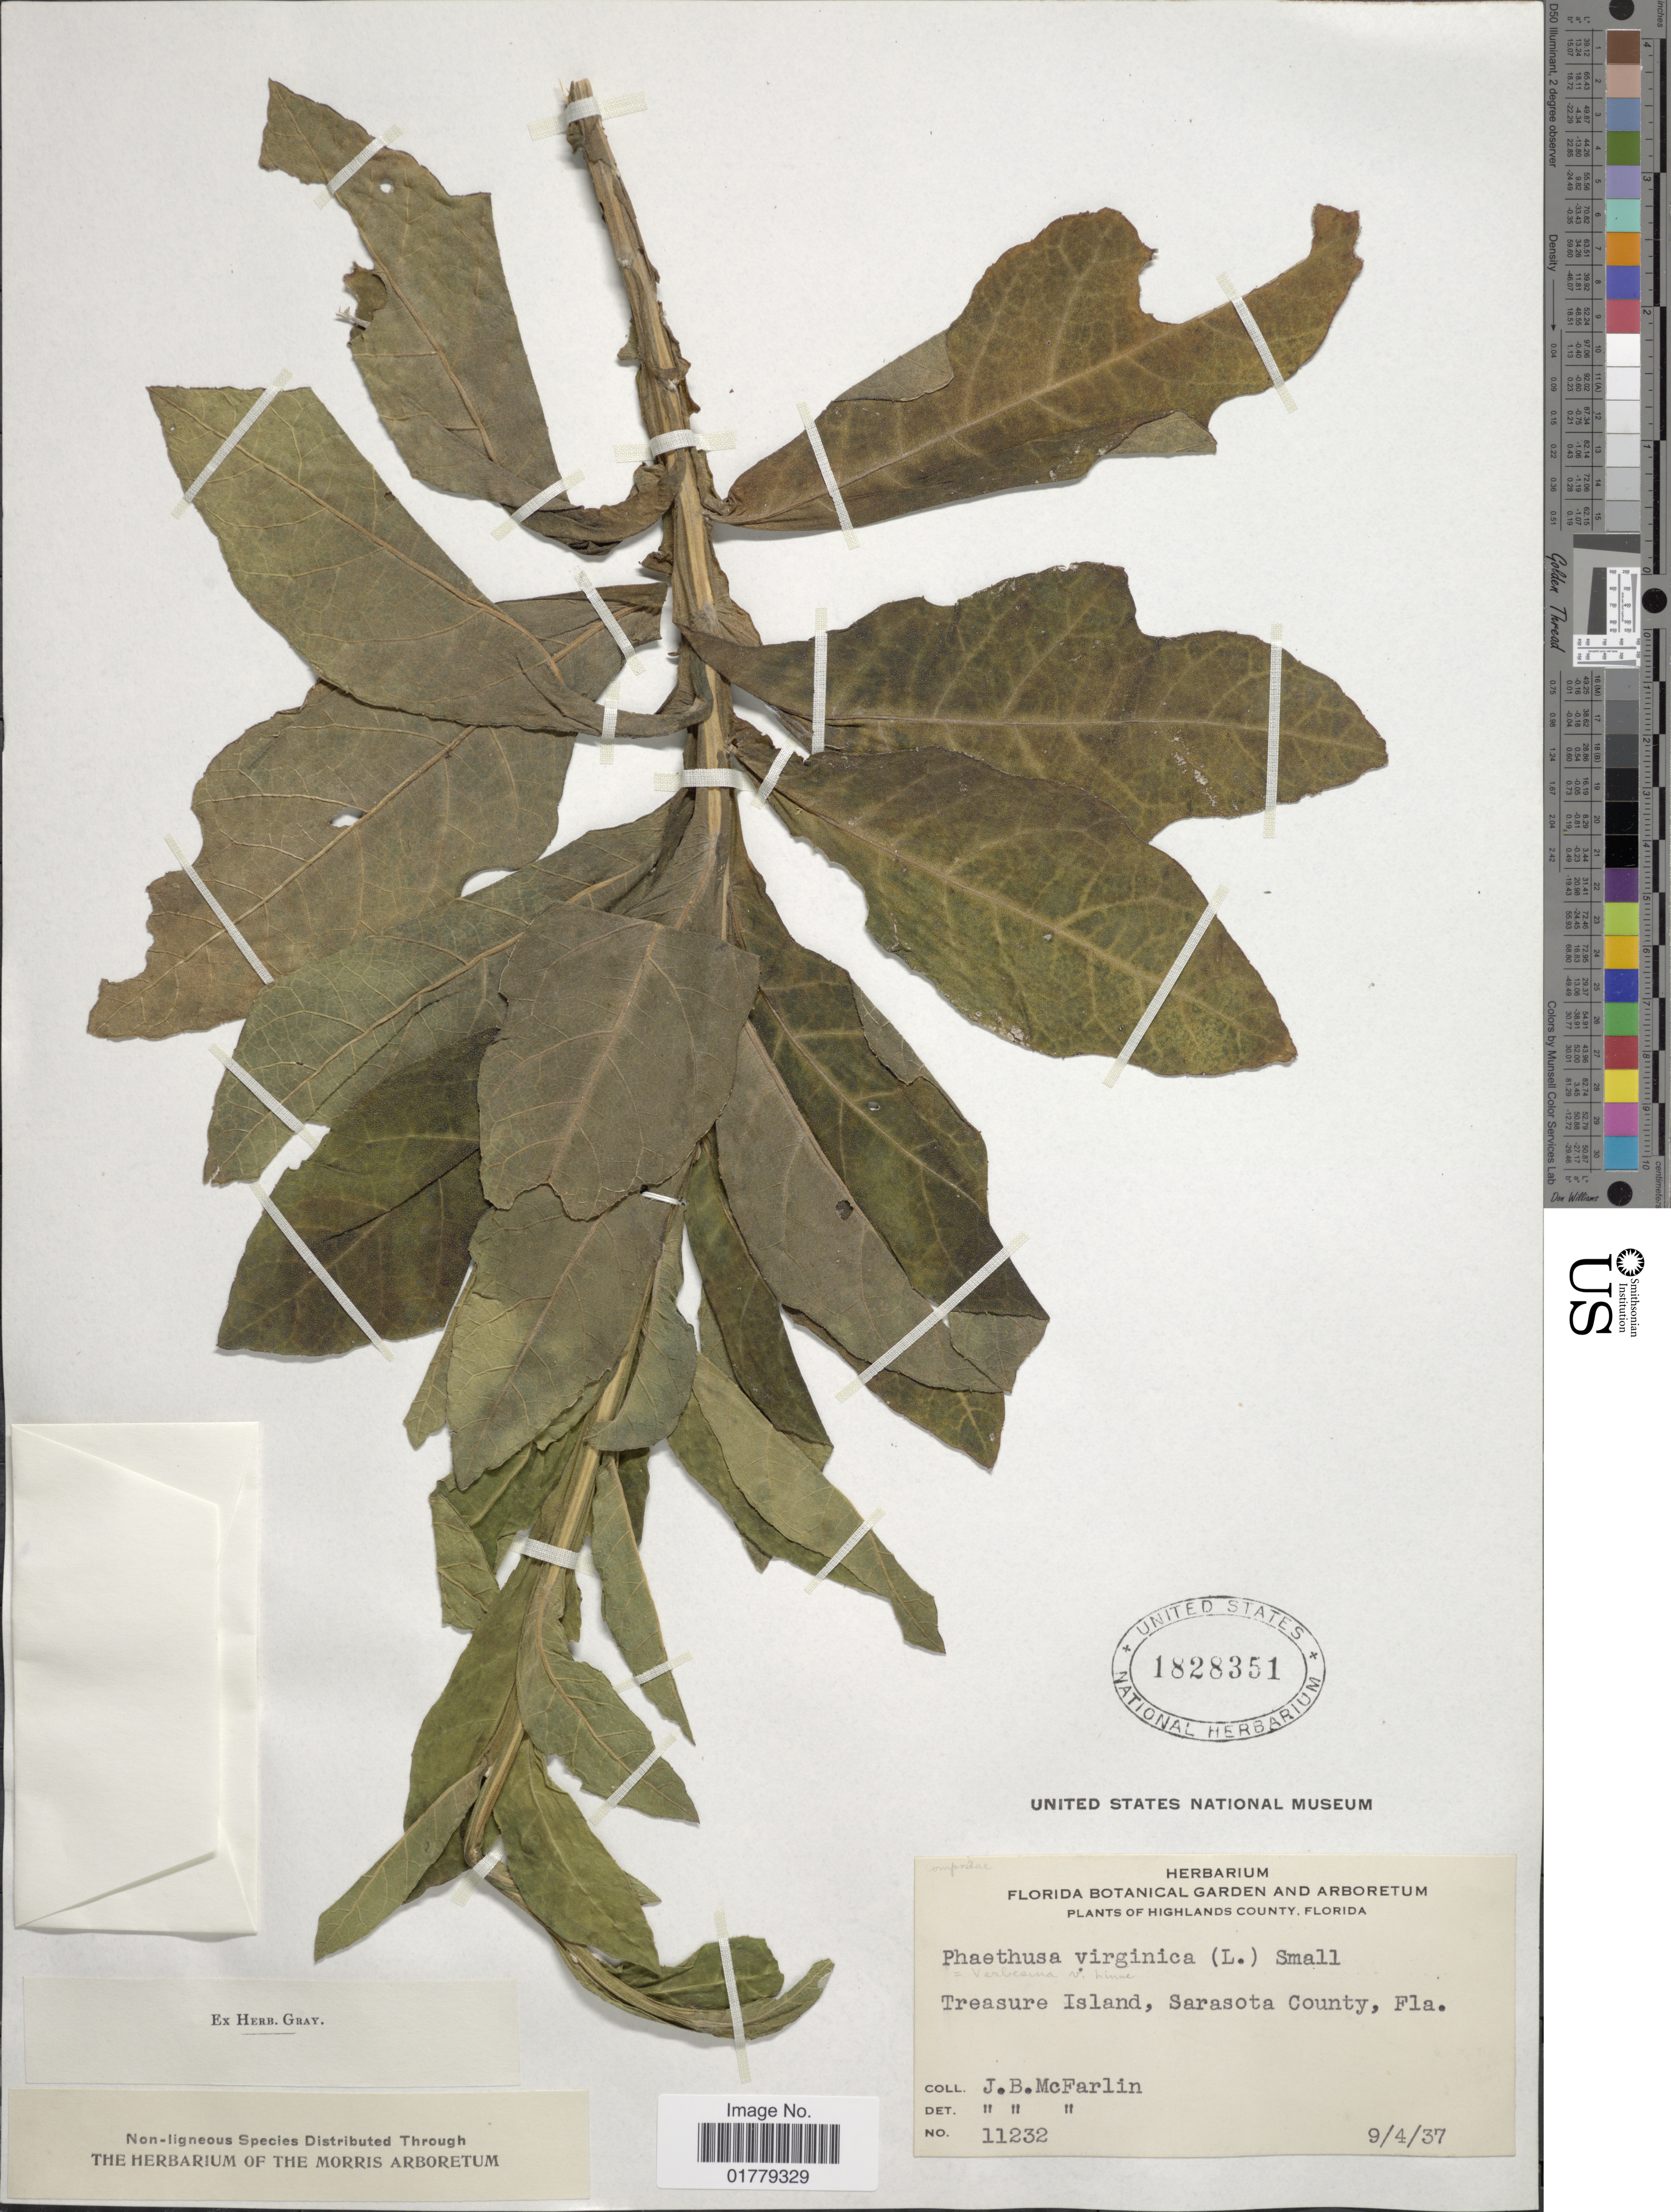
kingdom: Plantae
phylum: Tracheophyta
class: Magnoliopsida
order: Asterales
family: Asteraceae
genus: Verbesina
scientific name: Verbesina virginica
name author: L.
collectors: J. McFarlin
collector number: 11232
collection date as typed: Transcribed d/m/y: 4/9/37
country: United States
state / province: Florida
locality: Highlands County, Florida. Treasure Island, Sarasota County, Fla.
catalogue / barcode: US 1828351